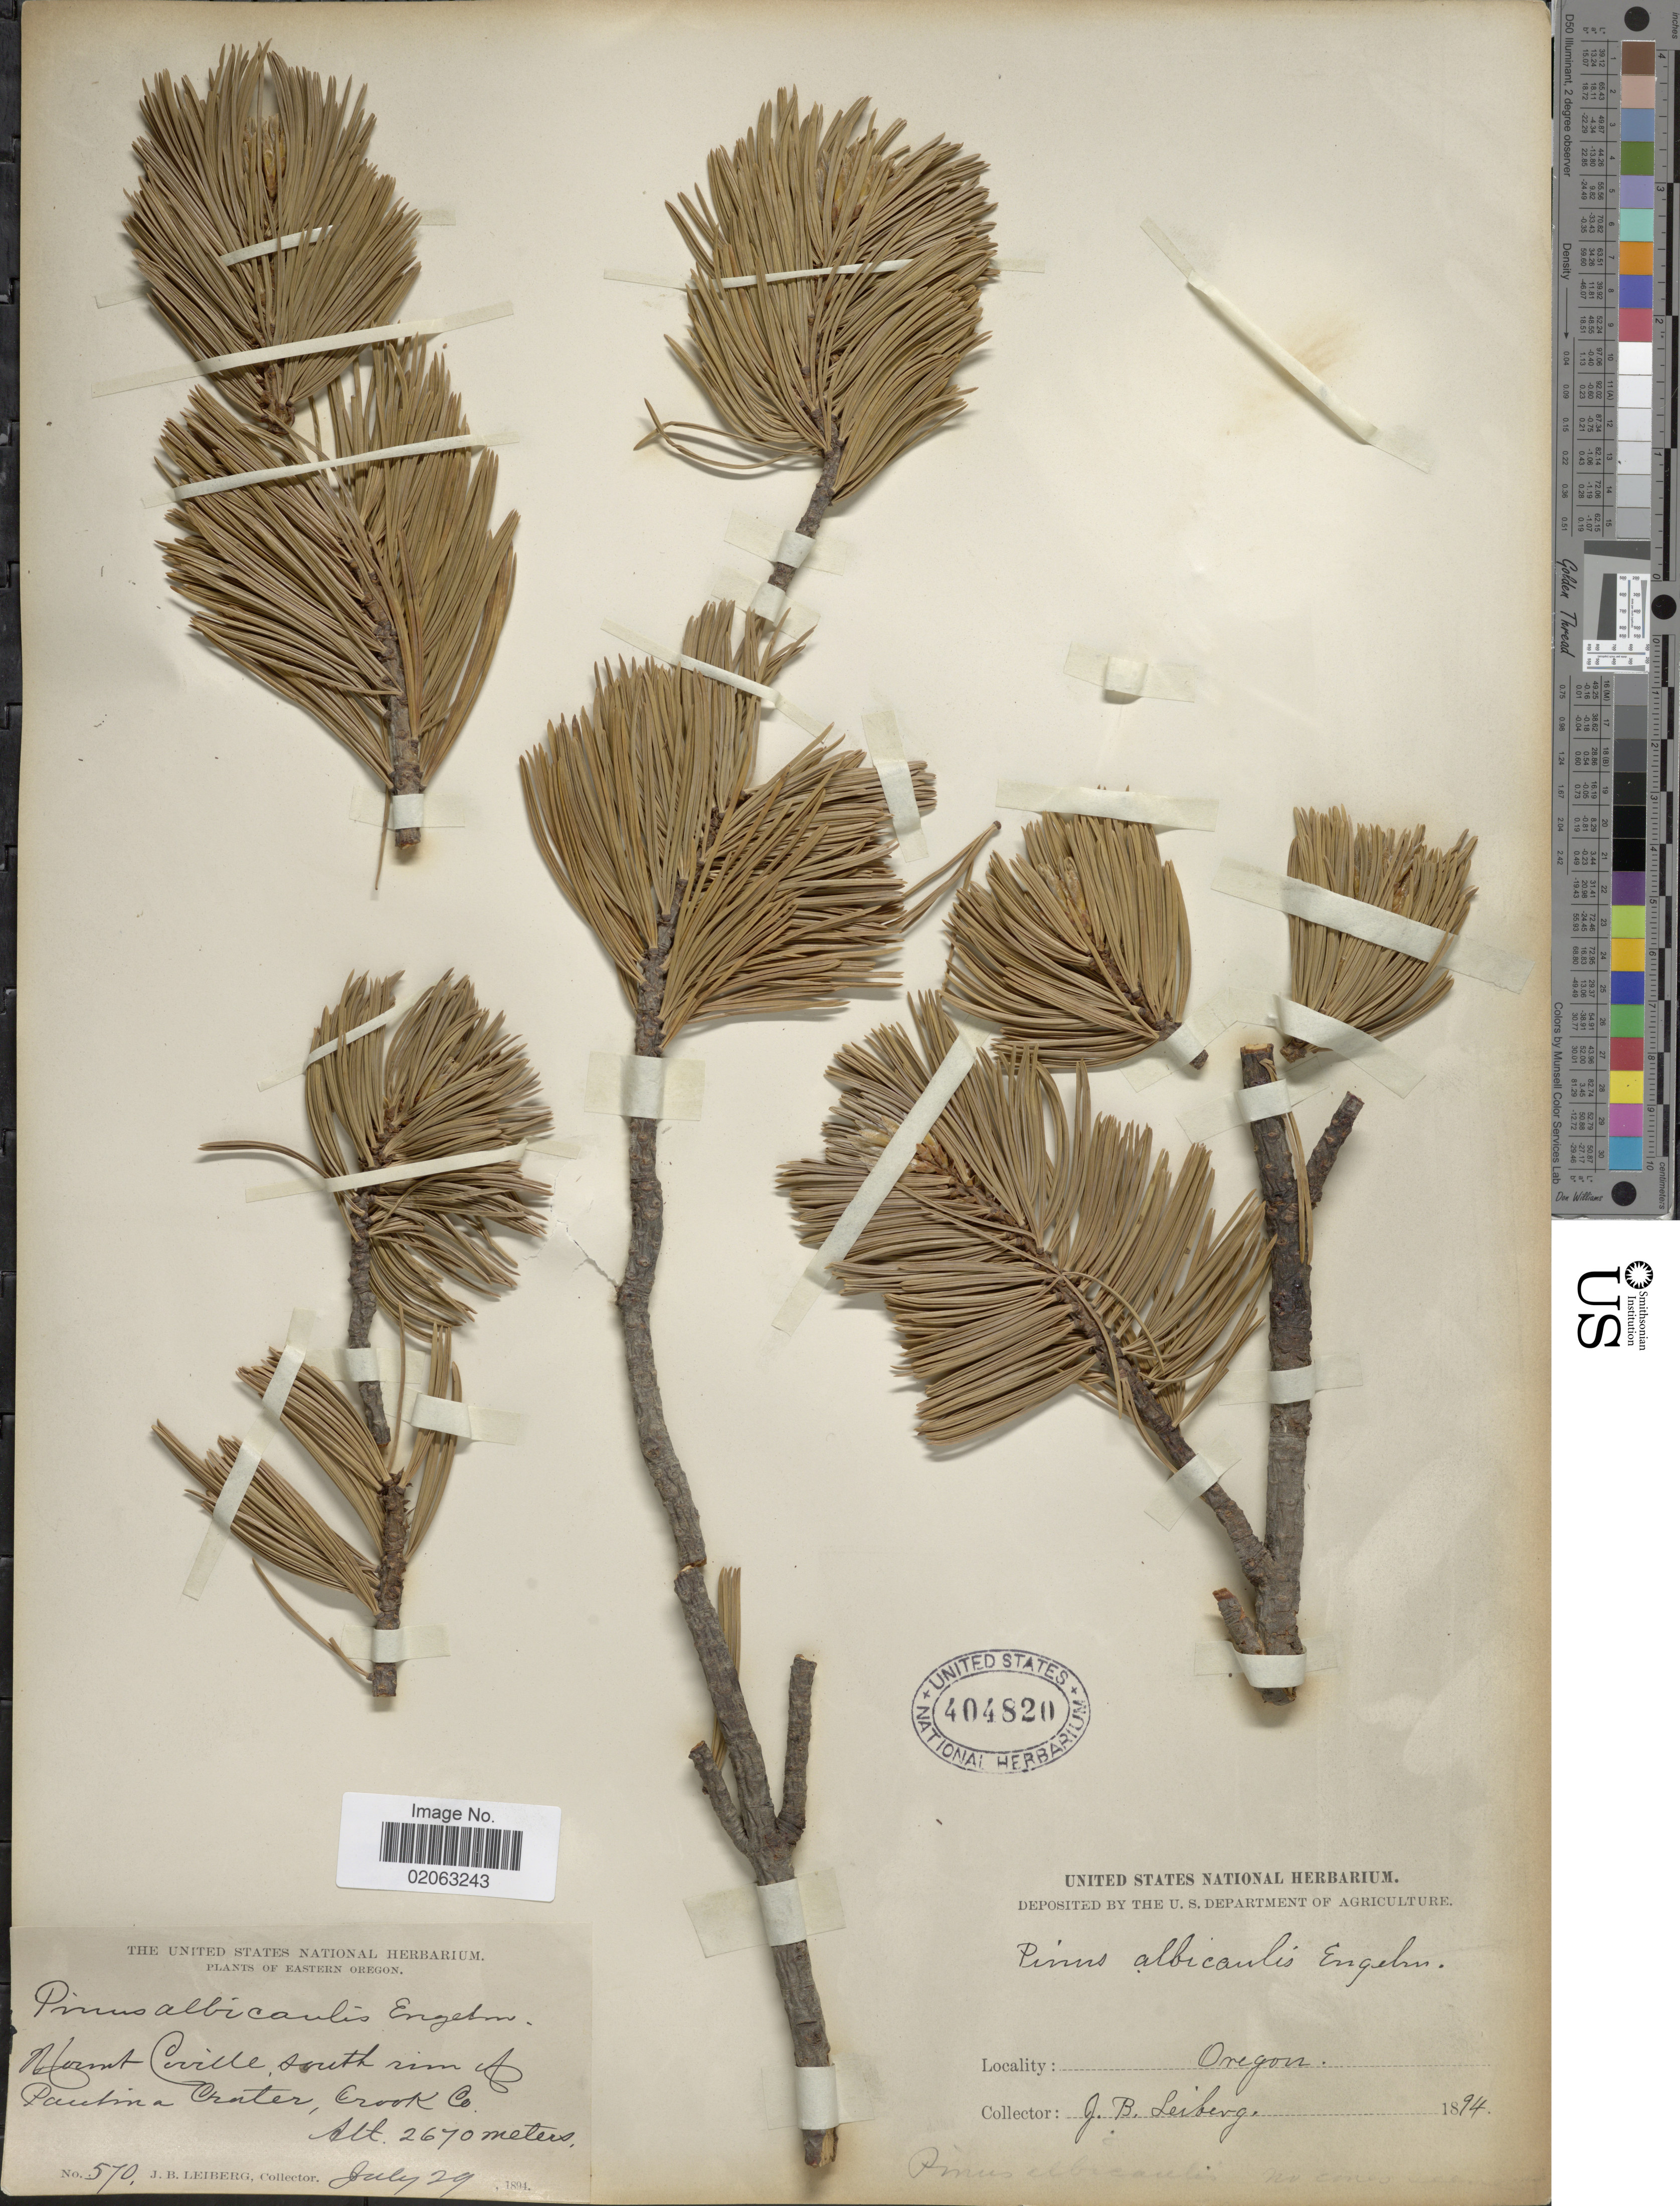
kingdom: Plantae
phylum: Tracheophyta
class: Pinopsida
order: Pinales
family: Pinaceae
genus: Pinus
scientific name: Pinus albicaulis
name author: Engelm.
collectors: J. B. Leiberg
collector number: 570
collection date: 1894-07-29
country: United States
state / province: Oregon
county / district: Crook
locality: Eastern Oregon, Mount Coville, south rim of Paulina Crater, Crook Co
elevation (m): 2670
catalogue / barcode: US 404820